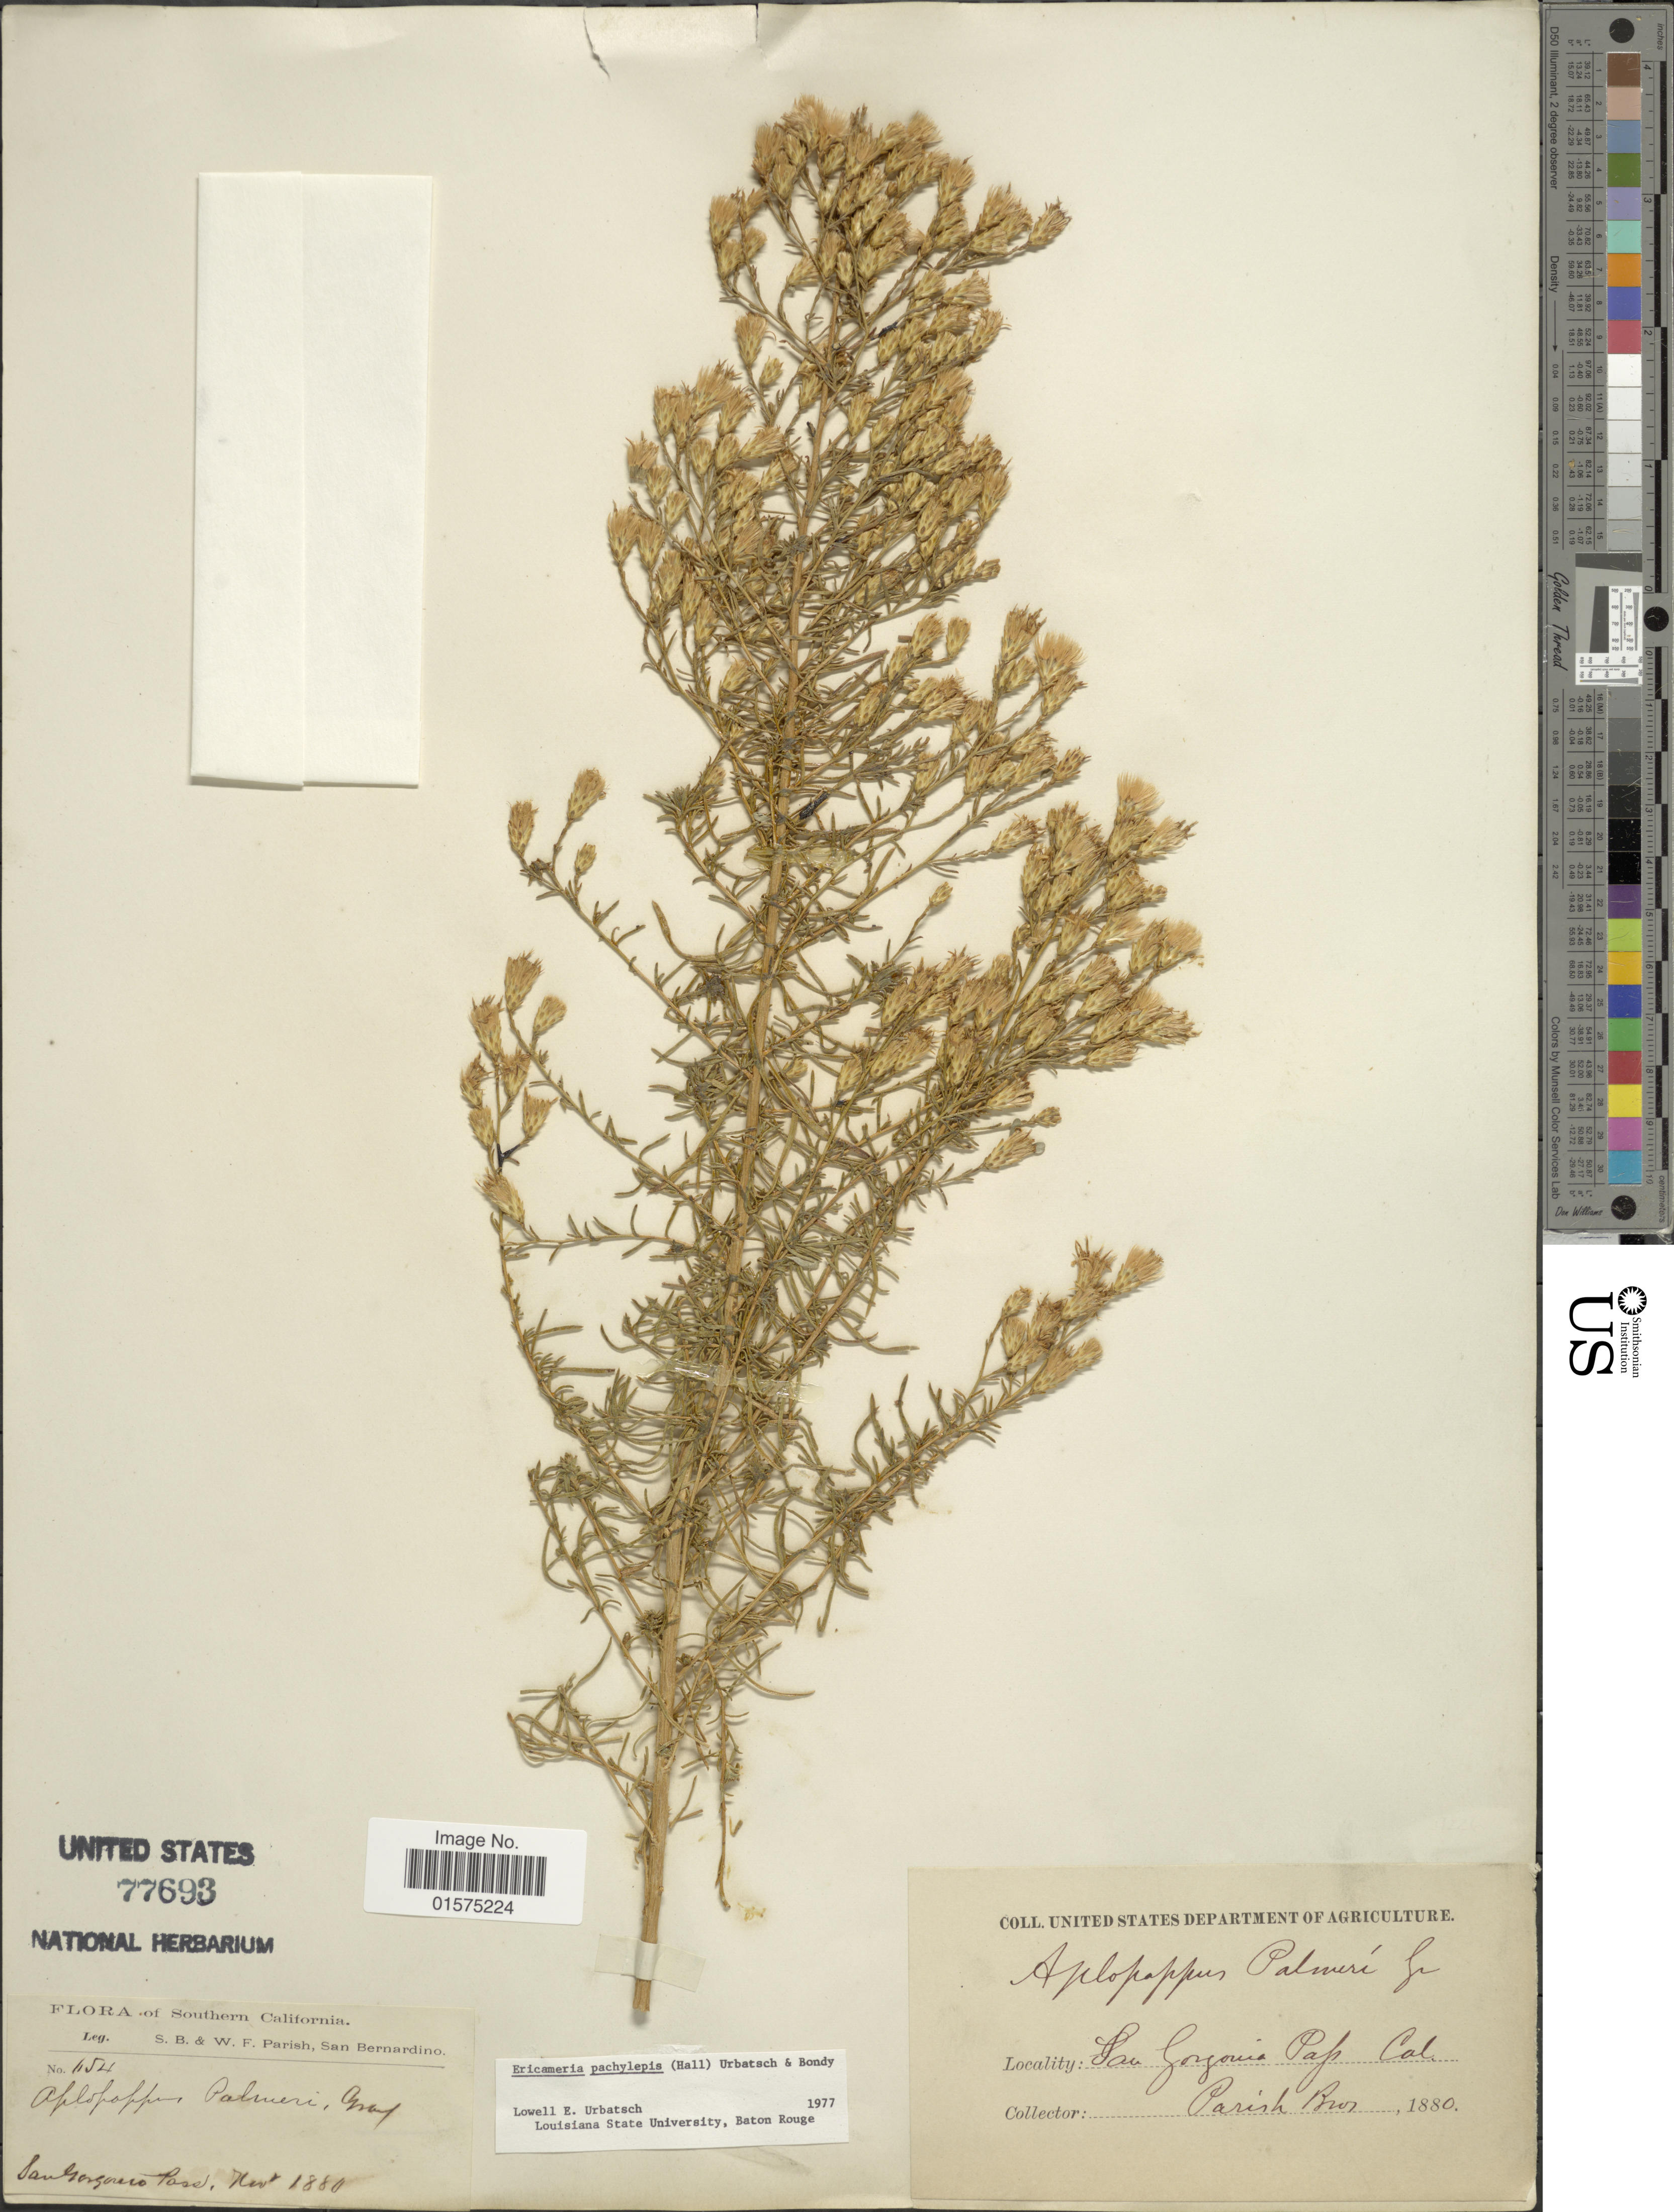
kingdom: Plantae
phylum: Tracheophyta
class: Magnoliopsida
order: Asterales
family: Asteraceae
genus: Ericameria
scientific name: Ericameria pachylepis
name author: (Hall.) Urbatsch & Bondy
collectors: S. B. Parish & W. F. Parish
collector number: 1154*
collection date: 1880-11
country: United States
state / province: California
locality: Southern California. San Gorgonia Pass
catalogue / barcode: US 77693